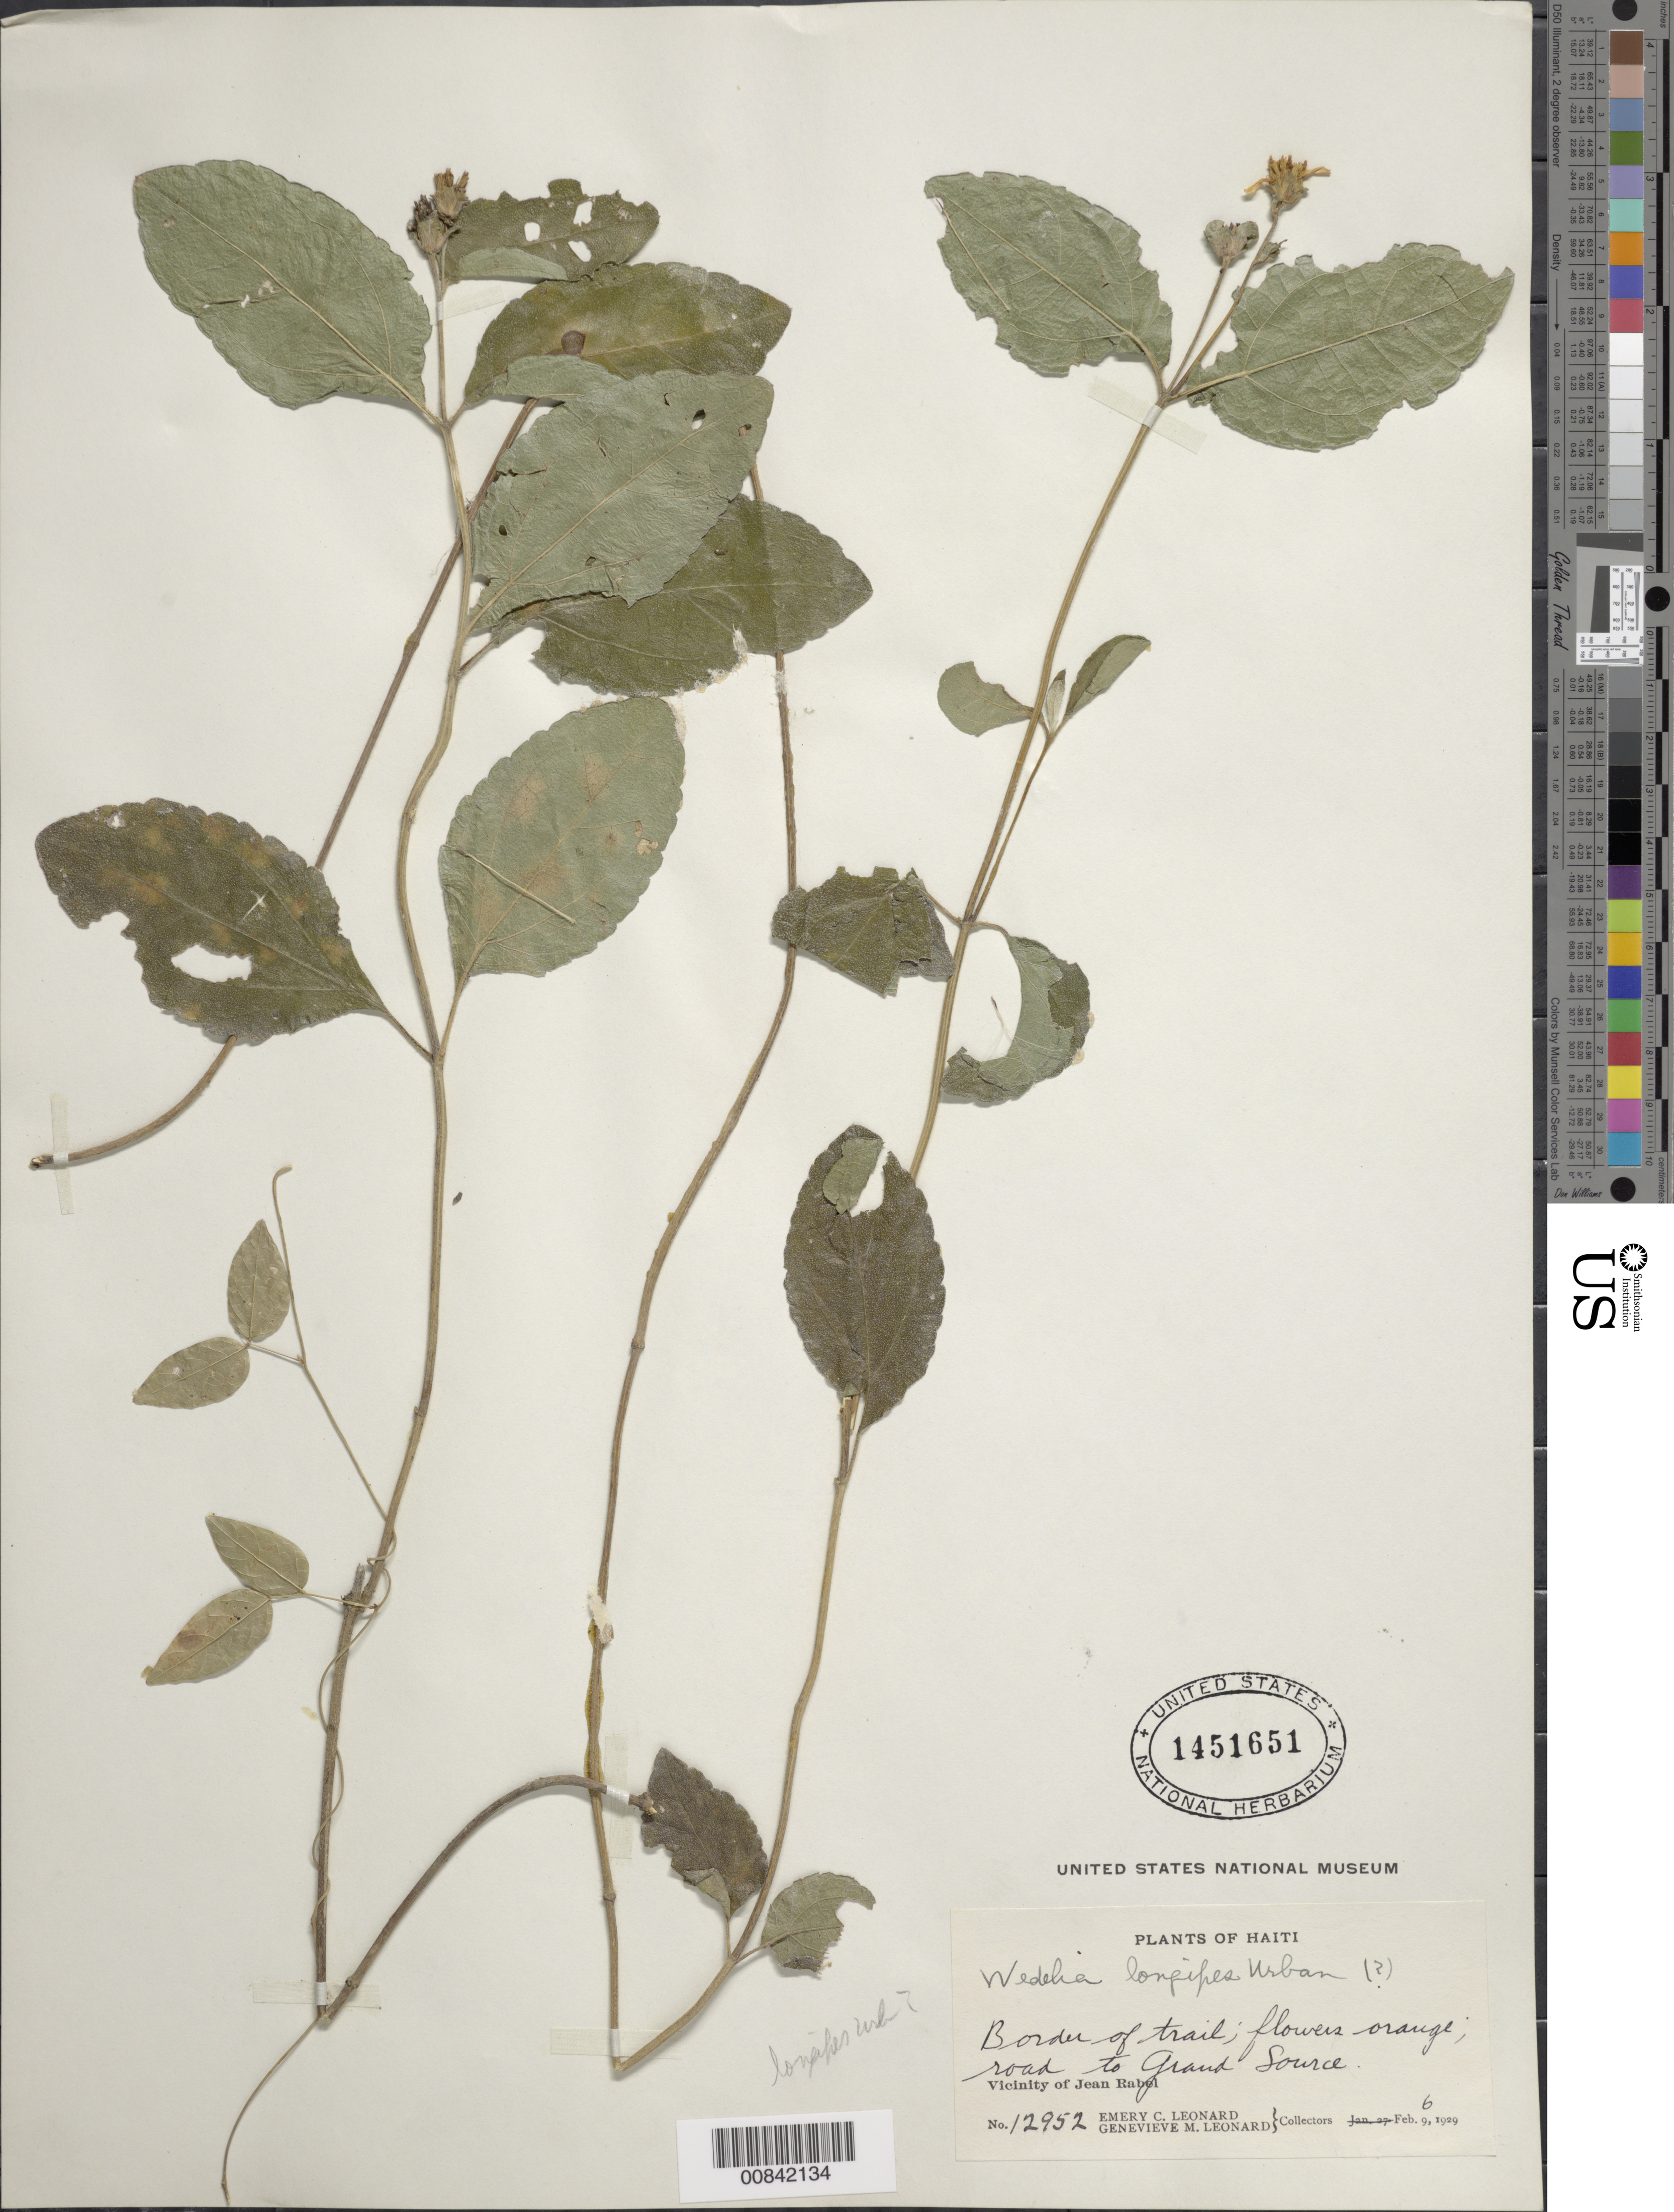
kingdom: Plantae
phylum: Tracheophyta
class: Magnoliopsida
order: Asterales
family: Asteraceae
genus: Wedelia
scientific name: Wedelia longipes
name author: Urb.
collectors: E. C. Leonard & G. M. Leonard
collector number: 12952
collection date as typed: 06 Feb 1929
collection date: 1929-02-06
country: Haiti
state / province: Nord-Ouest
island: Hispaniola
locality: Vicinity of Jean Rabel, road to Grand Source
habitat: Border of trail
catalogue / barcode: US 1451651